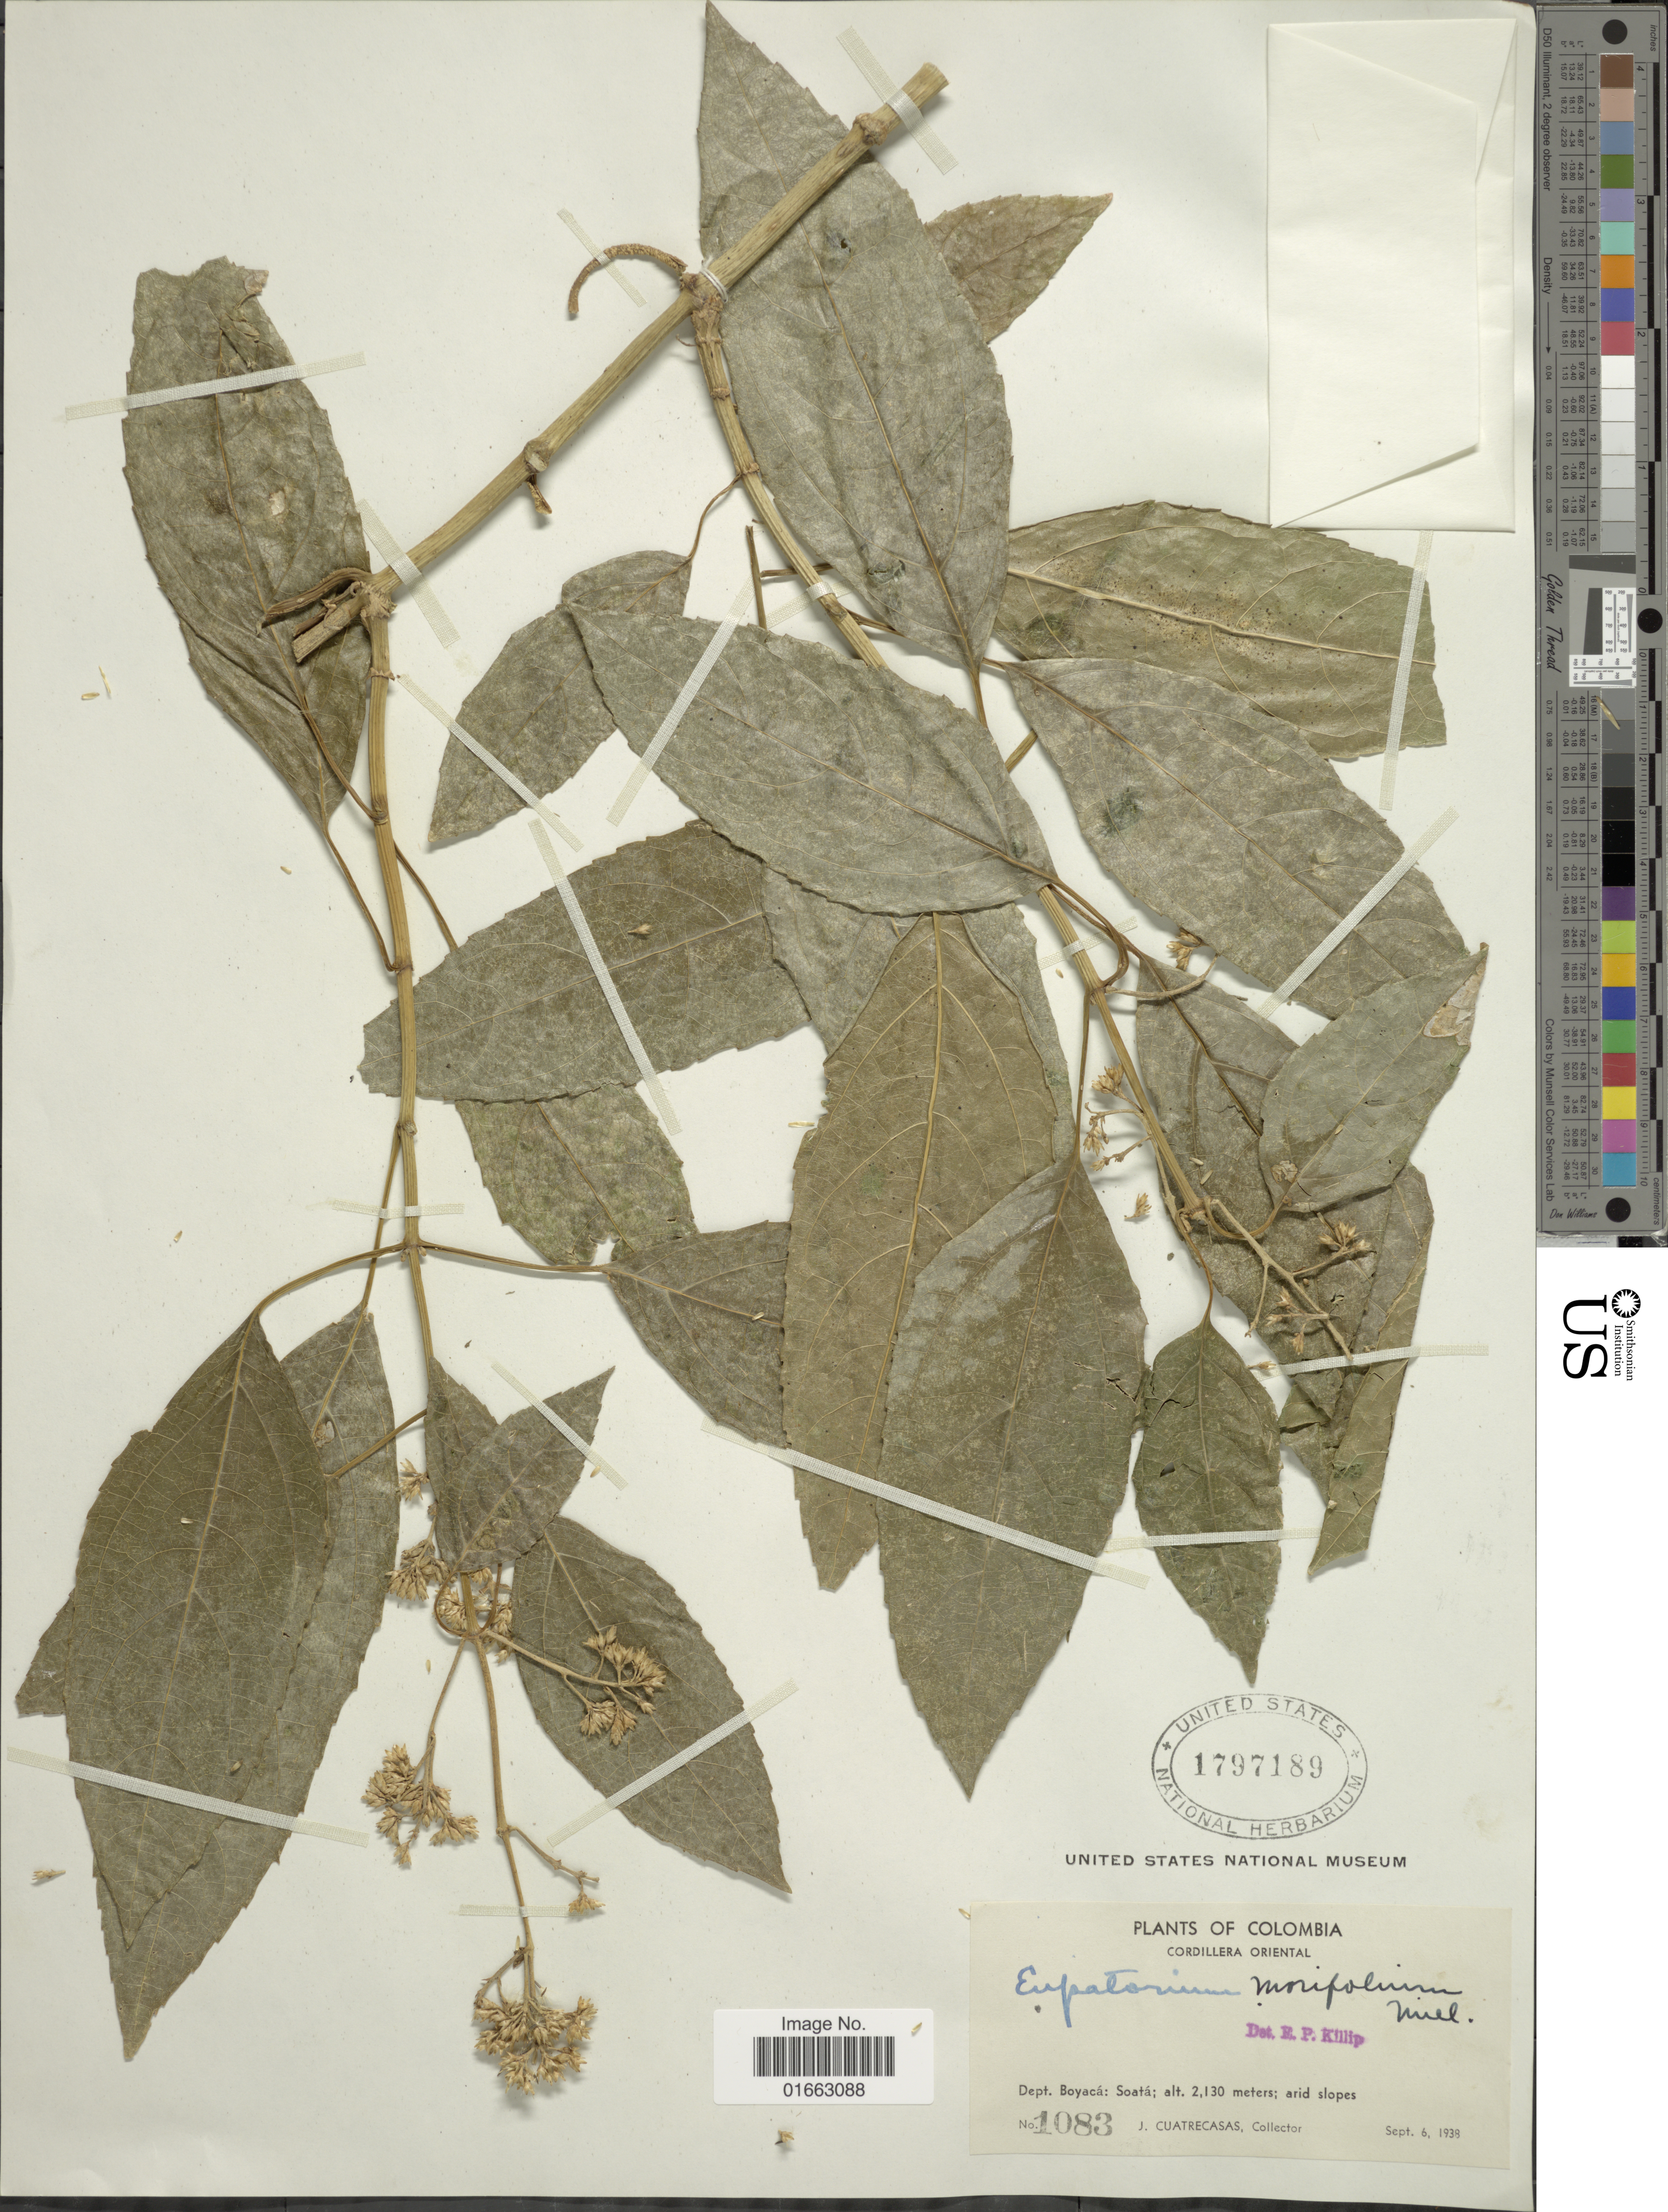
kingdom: Plantae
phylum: Tracheophyta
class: Magnoliopsida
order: Asterales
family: Asteraceae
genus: Critonia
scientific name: Critonia morifolia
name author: (Mill.) R.M. King & H. Rob.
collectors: J. Cuatrecasas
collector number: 1083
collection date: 1938-09-06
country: Colombia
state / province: Boyacá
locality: Cordillera Oriental, Soatá; arid slopes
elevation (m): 2130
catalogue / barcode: US 1797189